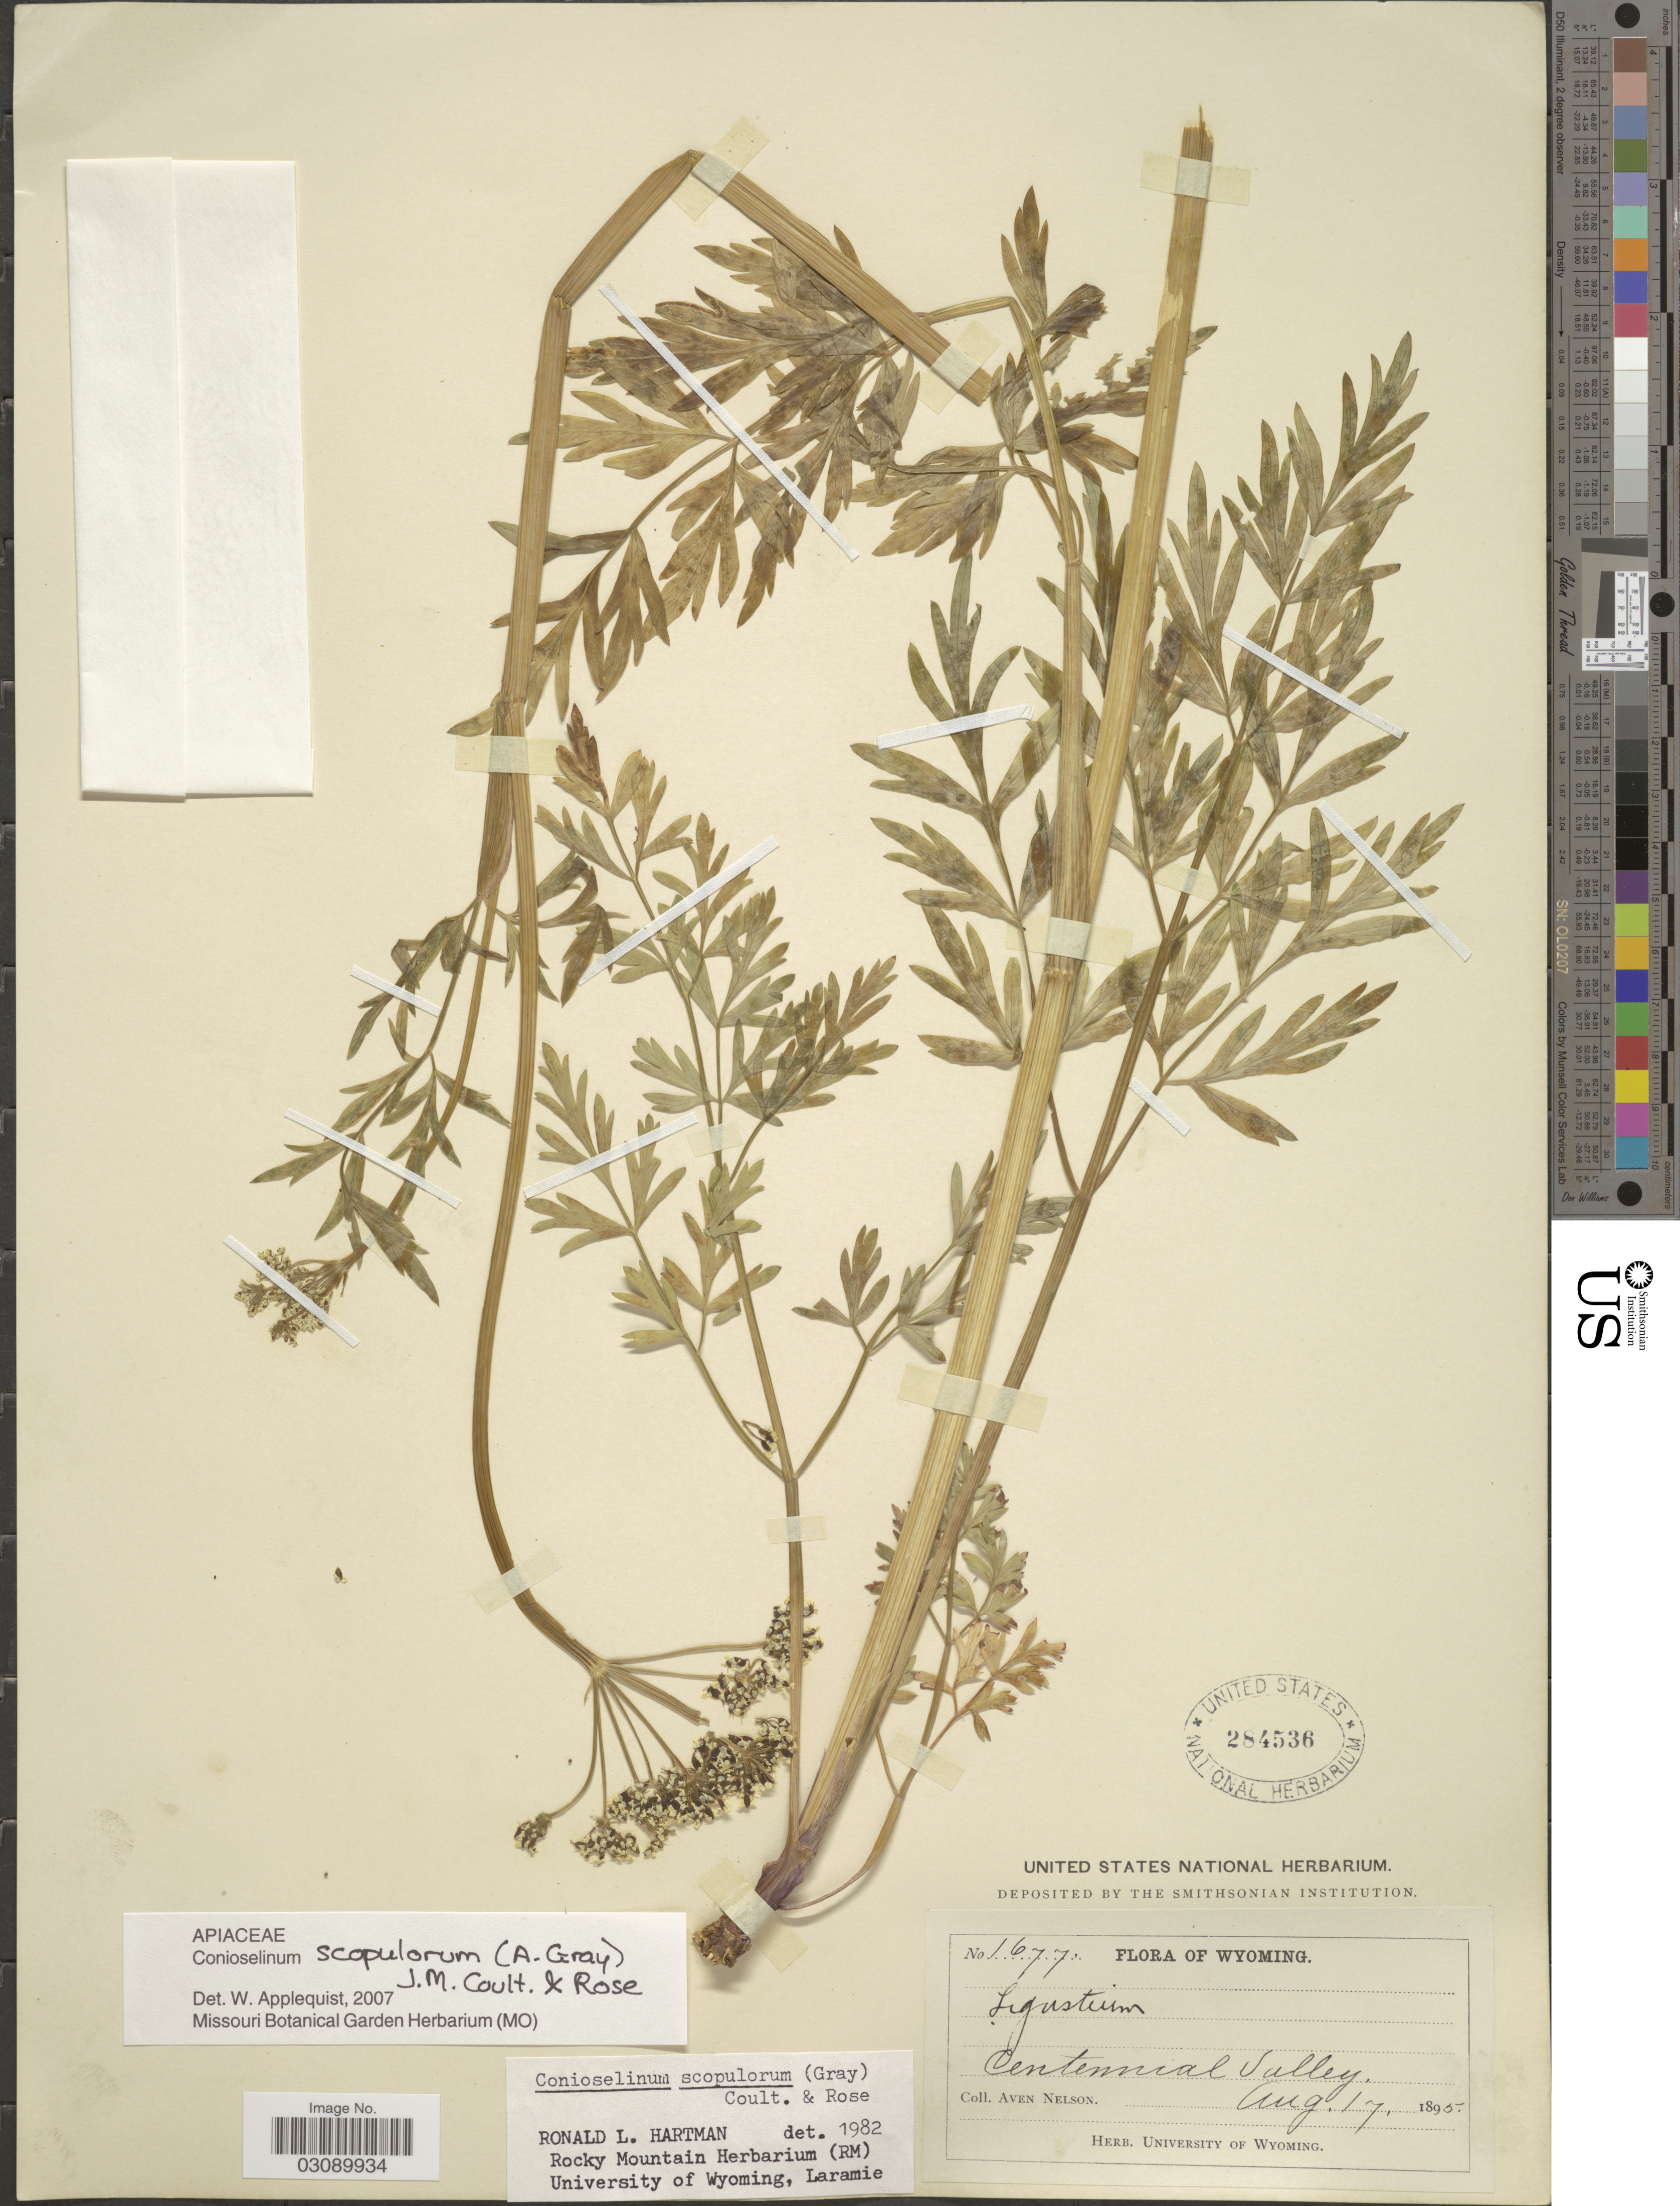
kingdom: Plantae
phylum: Tracheophyta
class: Magnoliopsida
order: Apiales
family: Apiaceae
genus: Conioselinum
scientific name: Conioselinum scopulorum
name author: (A. Gray) J.M. Coult. & Rose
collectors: A. Nelson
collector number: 1677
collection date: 1895-08-17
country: United States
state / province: Wyoming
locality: Centennial Valley.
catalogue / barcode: US 284536